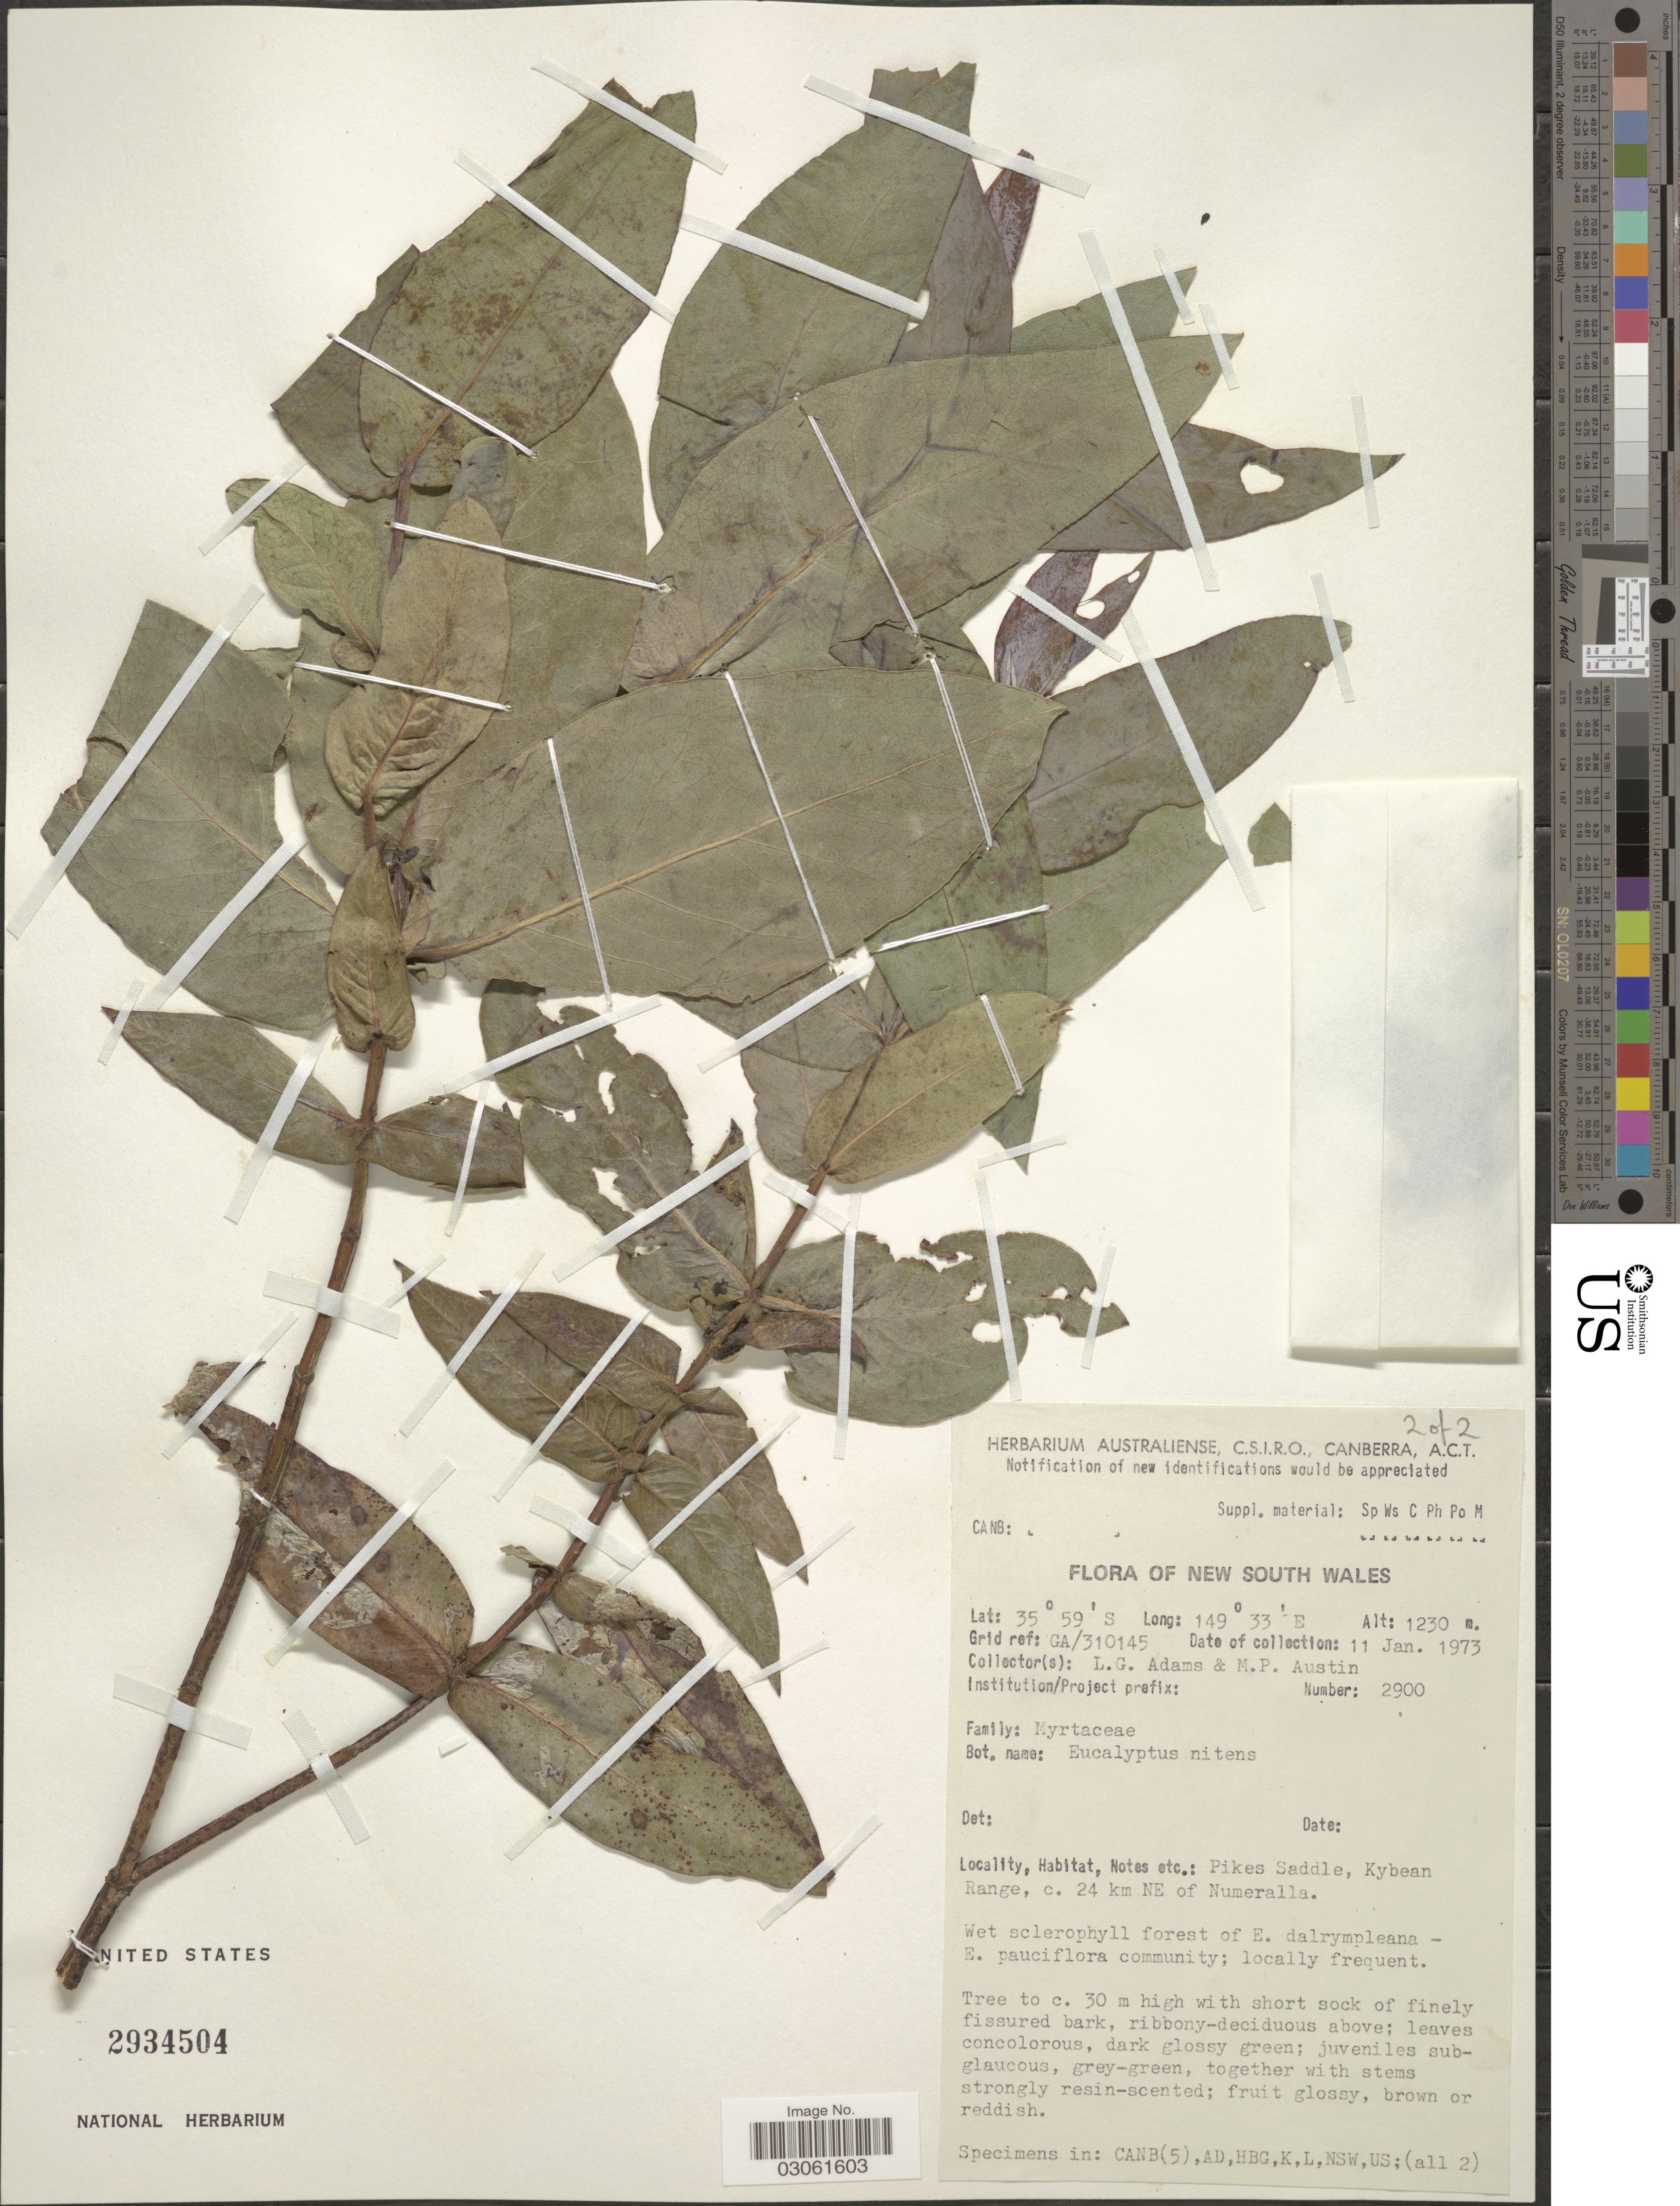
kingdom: Plantae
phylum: Tracheophyta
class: Magnoliopsida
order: Myrtales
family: Myrtaceae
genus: Eucalyptus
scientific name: Eucalyptus nitens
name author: (H. Deane & Maiden) Maiden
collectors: L. G. Adams & M. Austin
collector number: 2900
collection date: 1973-01-11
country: Australia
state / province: New South Wales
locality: Grid ref: GA/ 310145. Pikes Saddle, Kybean Range, c. 24 km NE of Numeralla.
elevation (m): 1230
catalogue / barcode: US 2934504